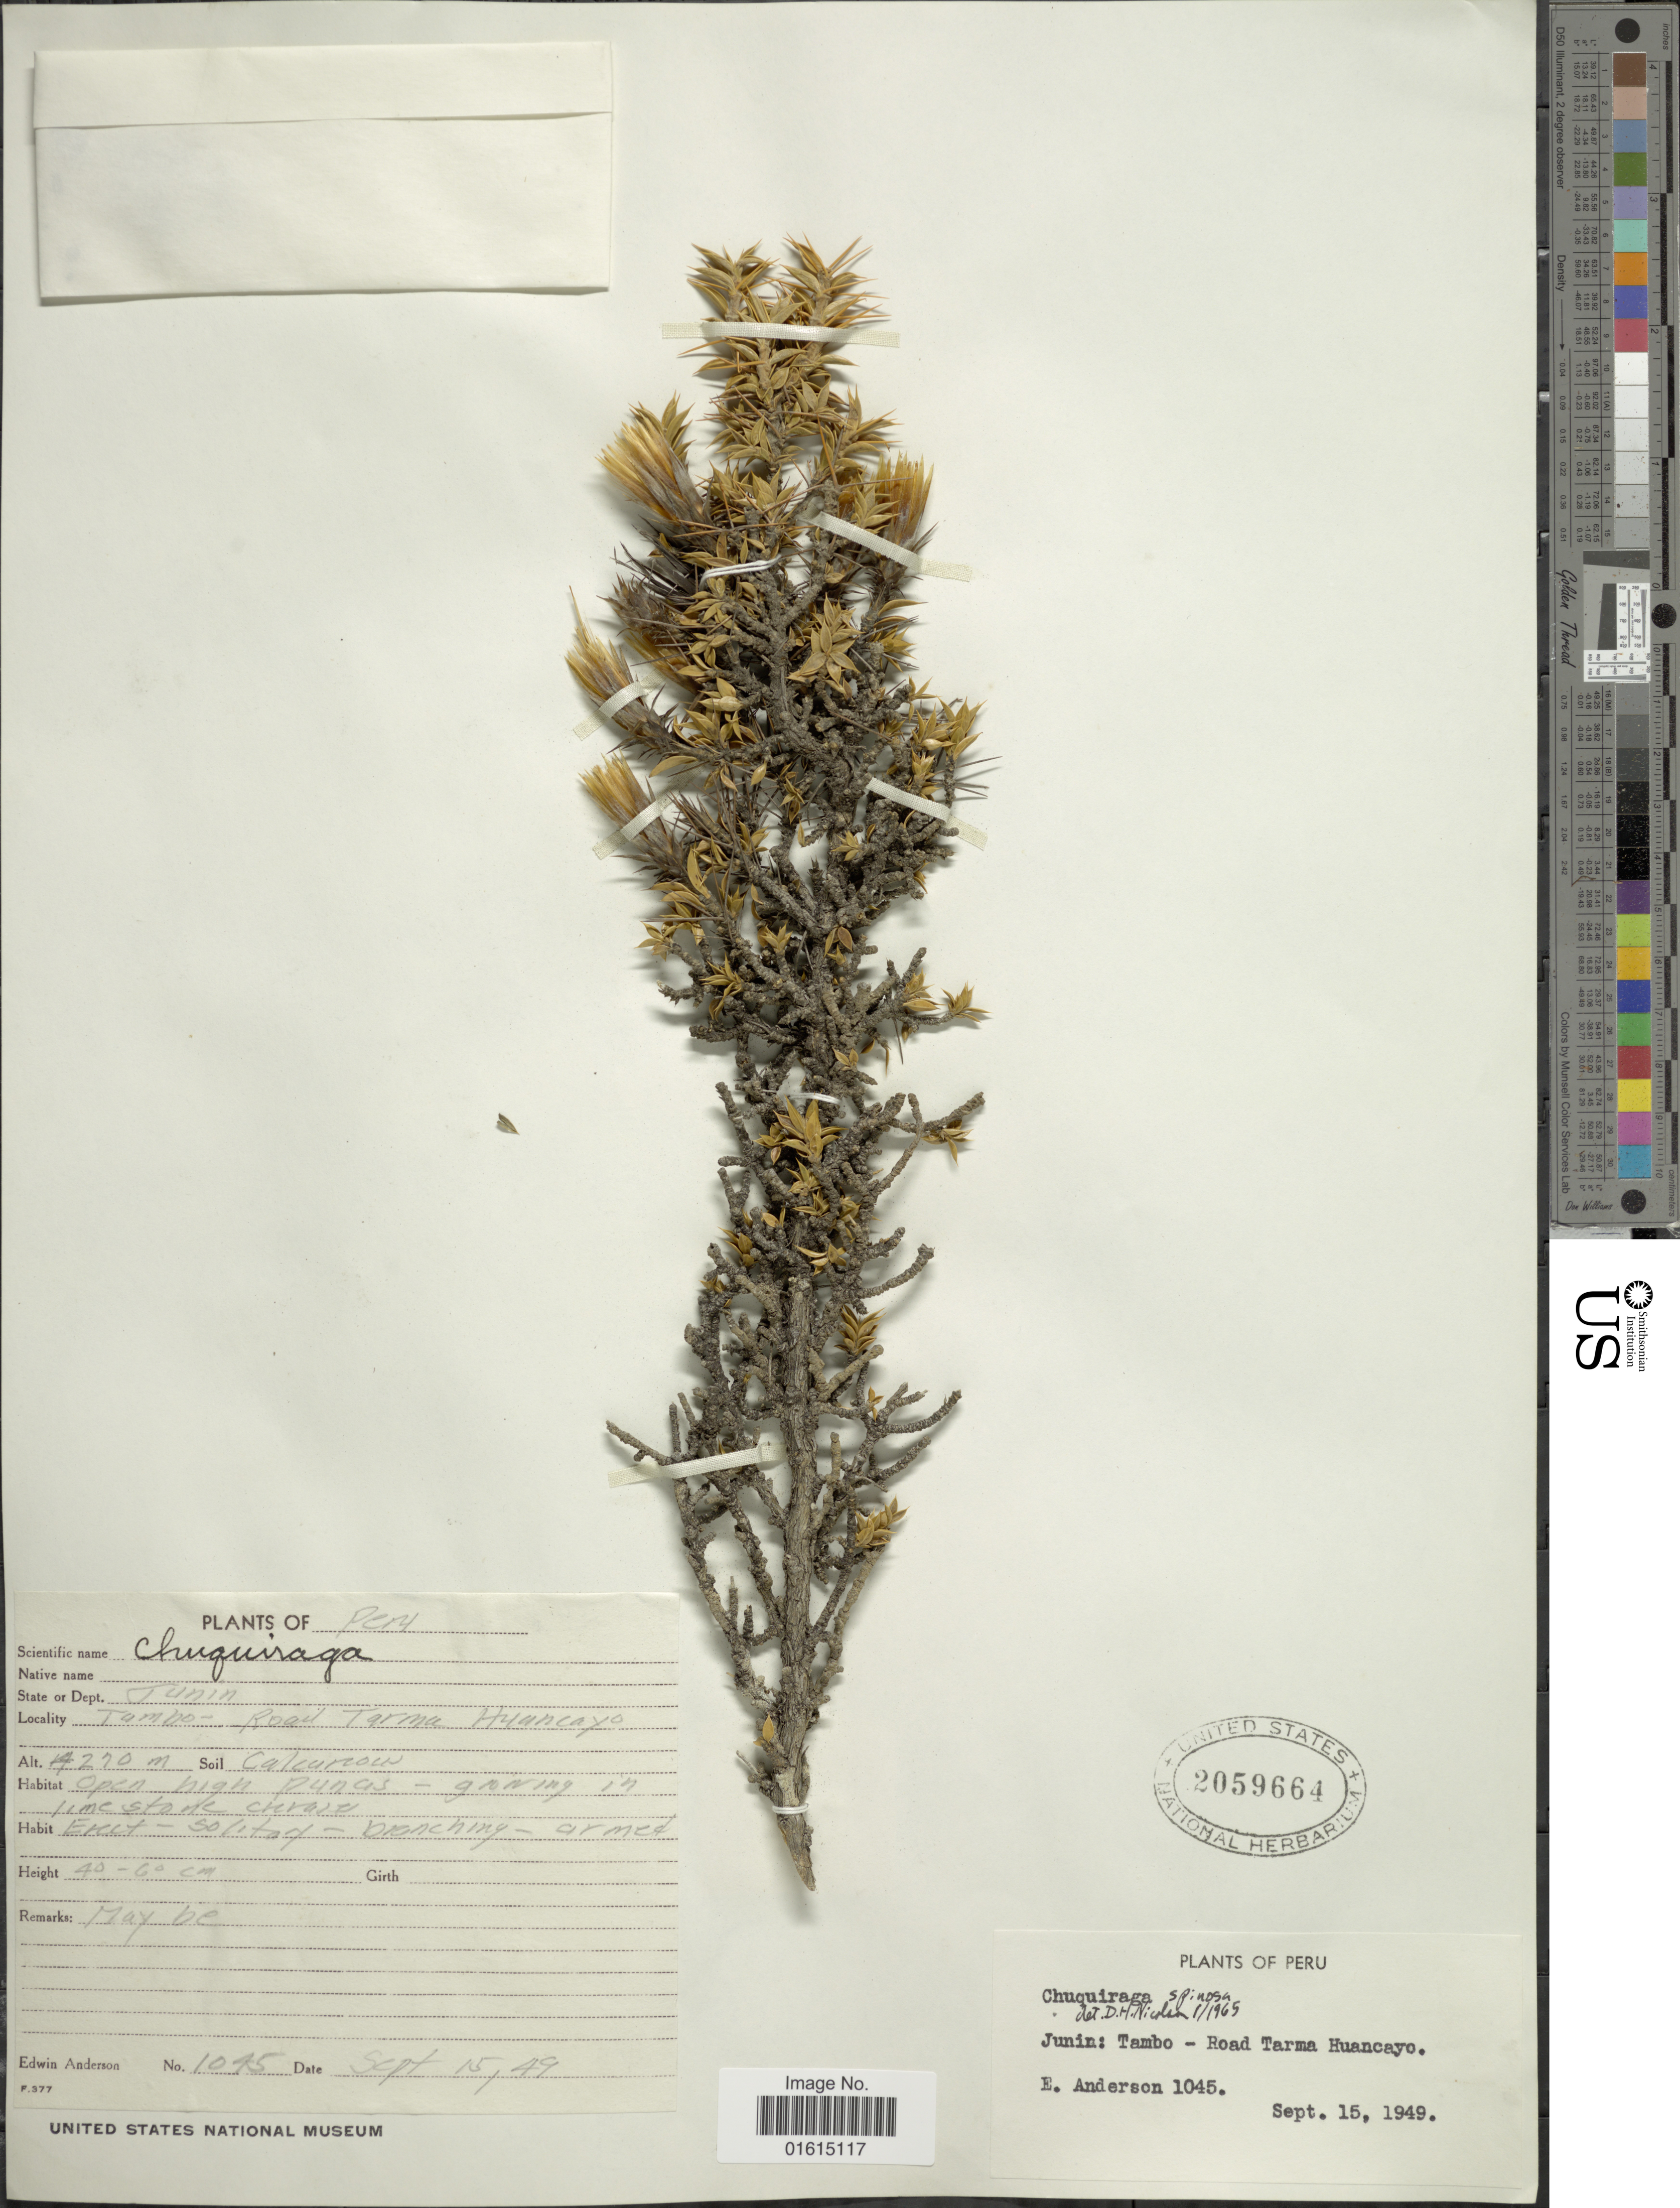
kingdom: Plantae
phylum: Tracheophyta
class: Magnoliopsida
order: Asterales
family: Asteraceae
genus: Chuquiraga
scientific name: Chuquiraga spinosa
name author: Less.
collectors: E. Anderson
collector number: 1045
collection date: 1949-09-15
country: Peru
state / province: Junín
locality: Tambo-Road Tarma Huancayo, Dept. Junin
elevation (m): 270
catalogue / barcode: US 2059664